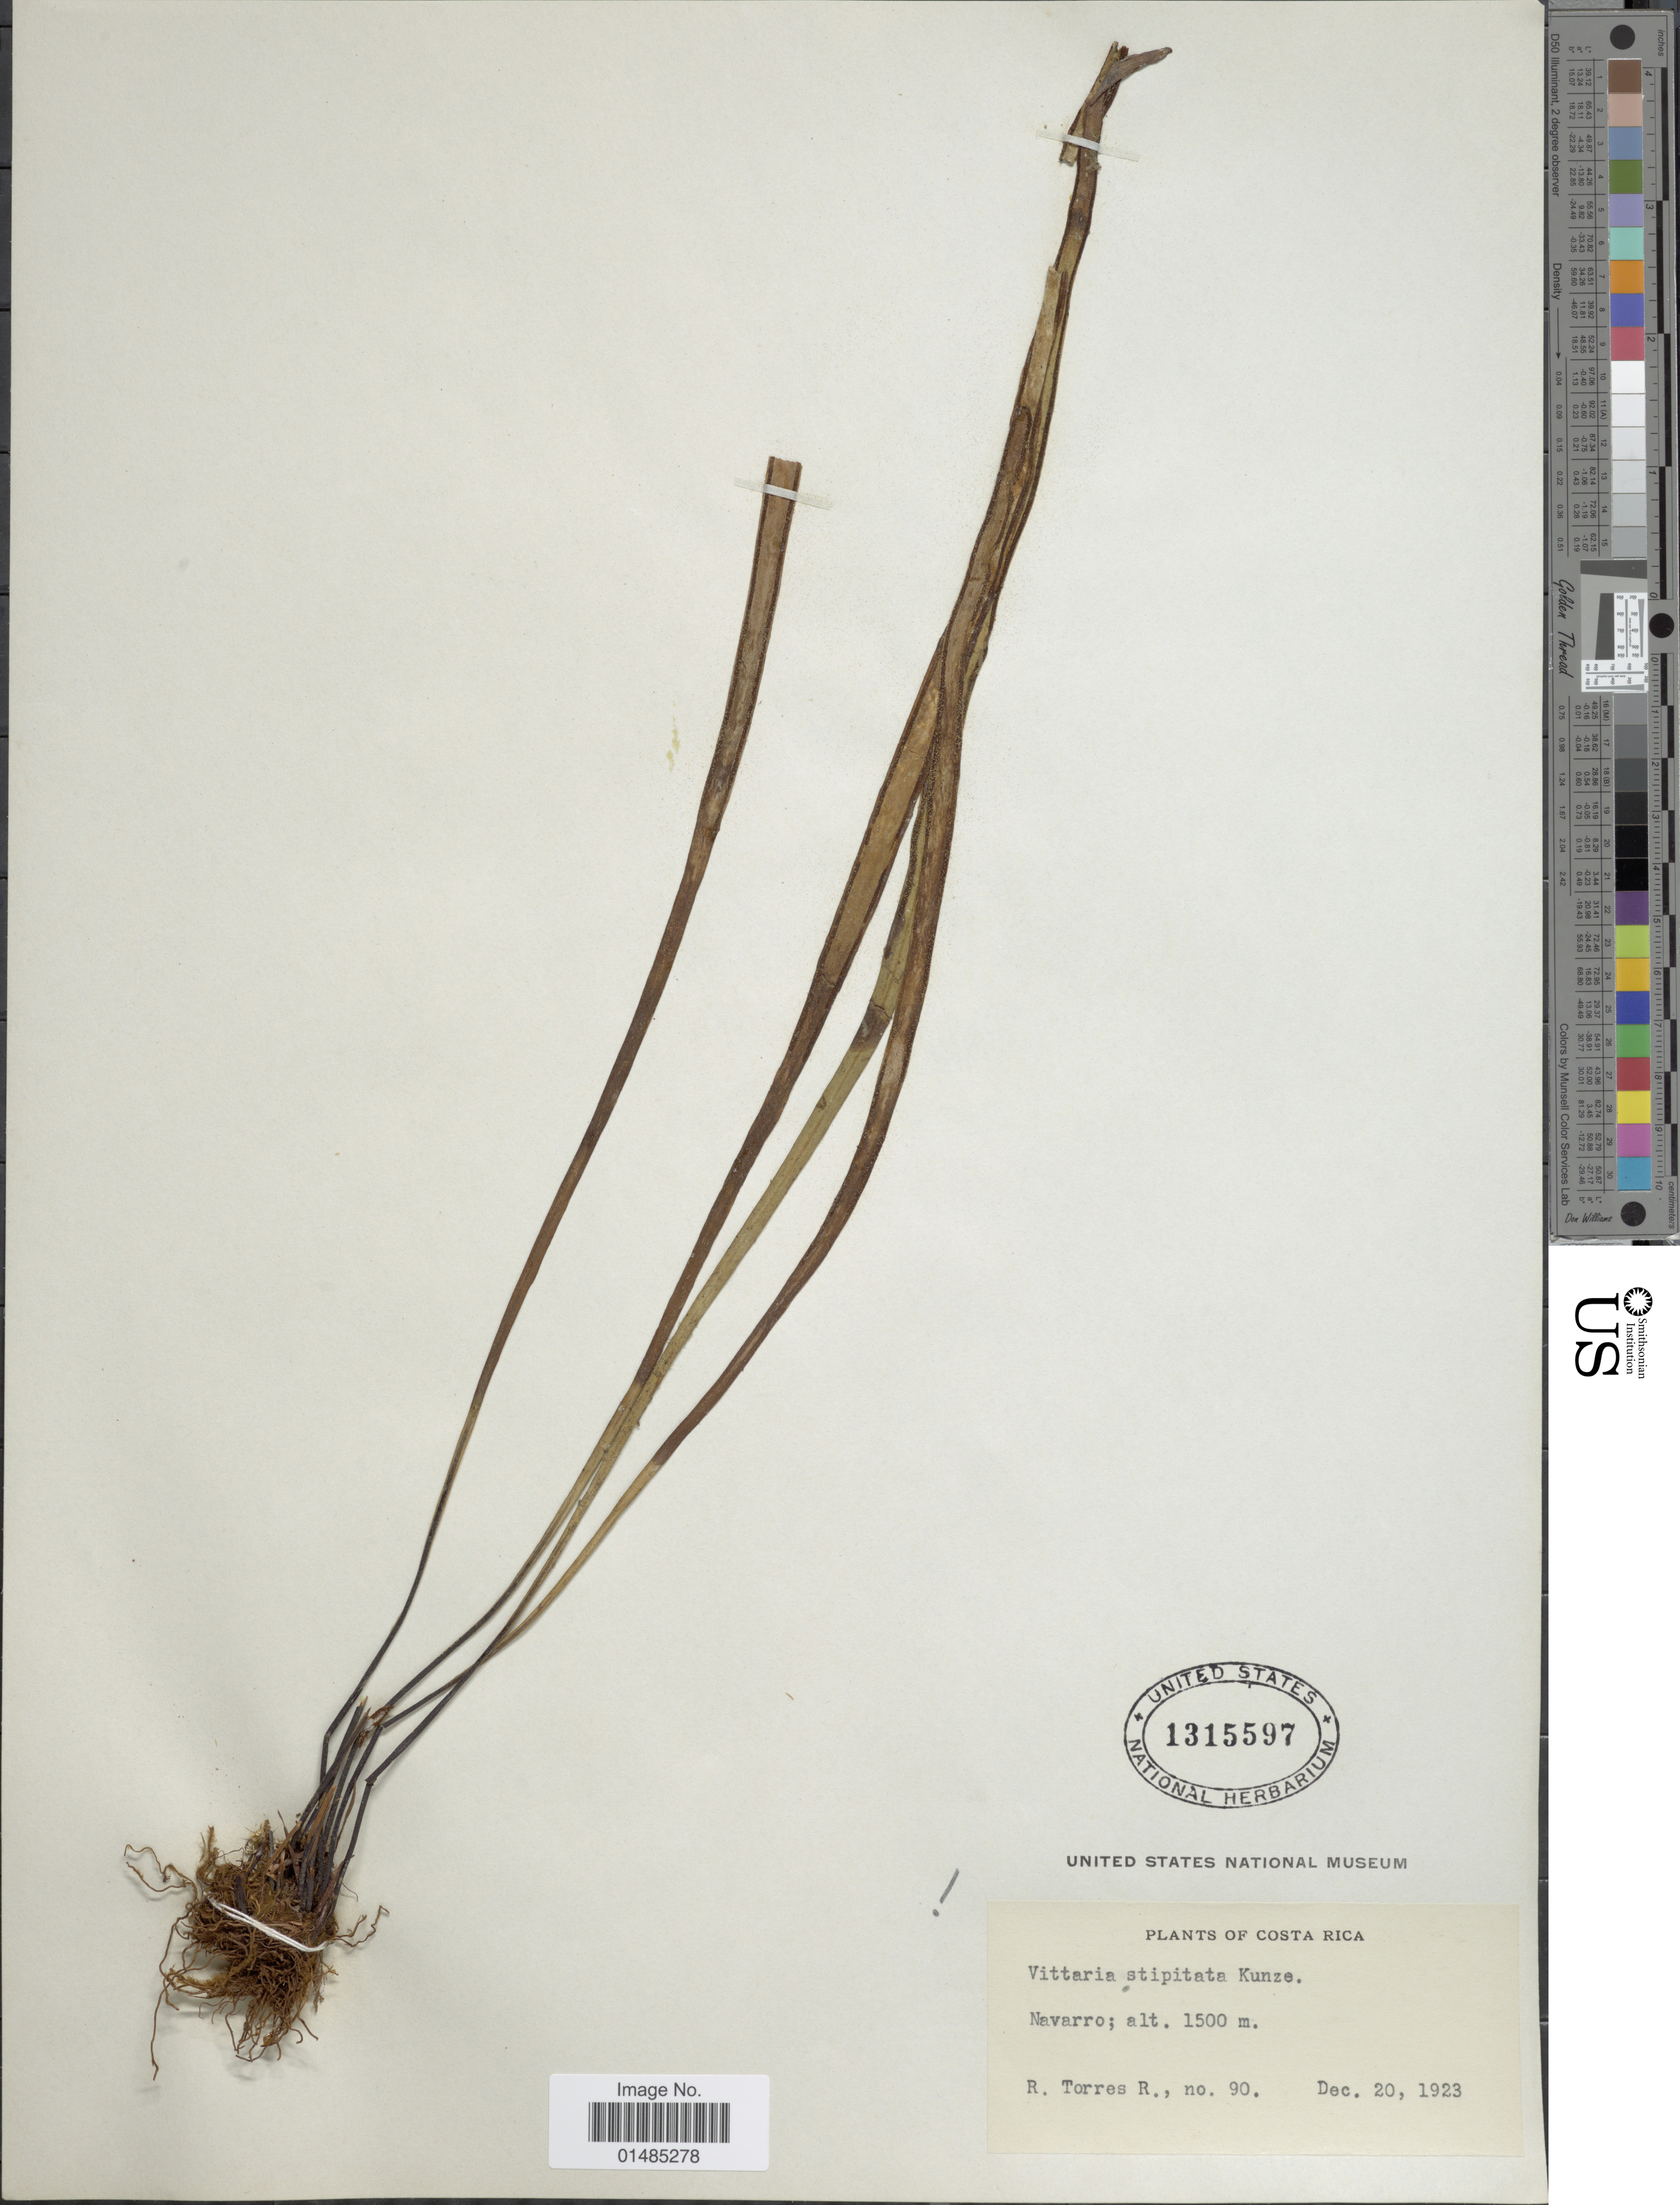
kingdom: Plantae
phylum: Tracheophyta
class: Polypodiopsida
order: Polypodiales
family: Pteridaceae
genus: Radiovittaria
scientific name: Radiovittaria stipitata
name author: (Kunze) E.H. Crane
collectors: R. Torres R.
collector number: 90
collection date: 1923-12-20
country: Costa Rica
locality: Navarro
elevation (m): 1500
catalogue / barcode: US 1315597